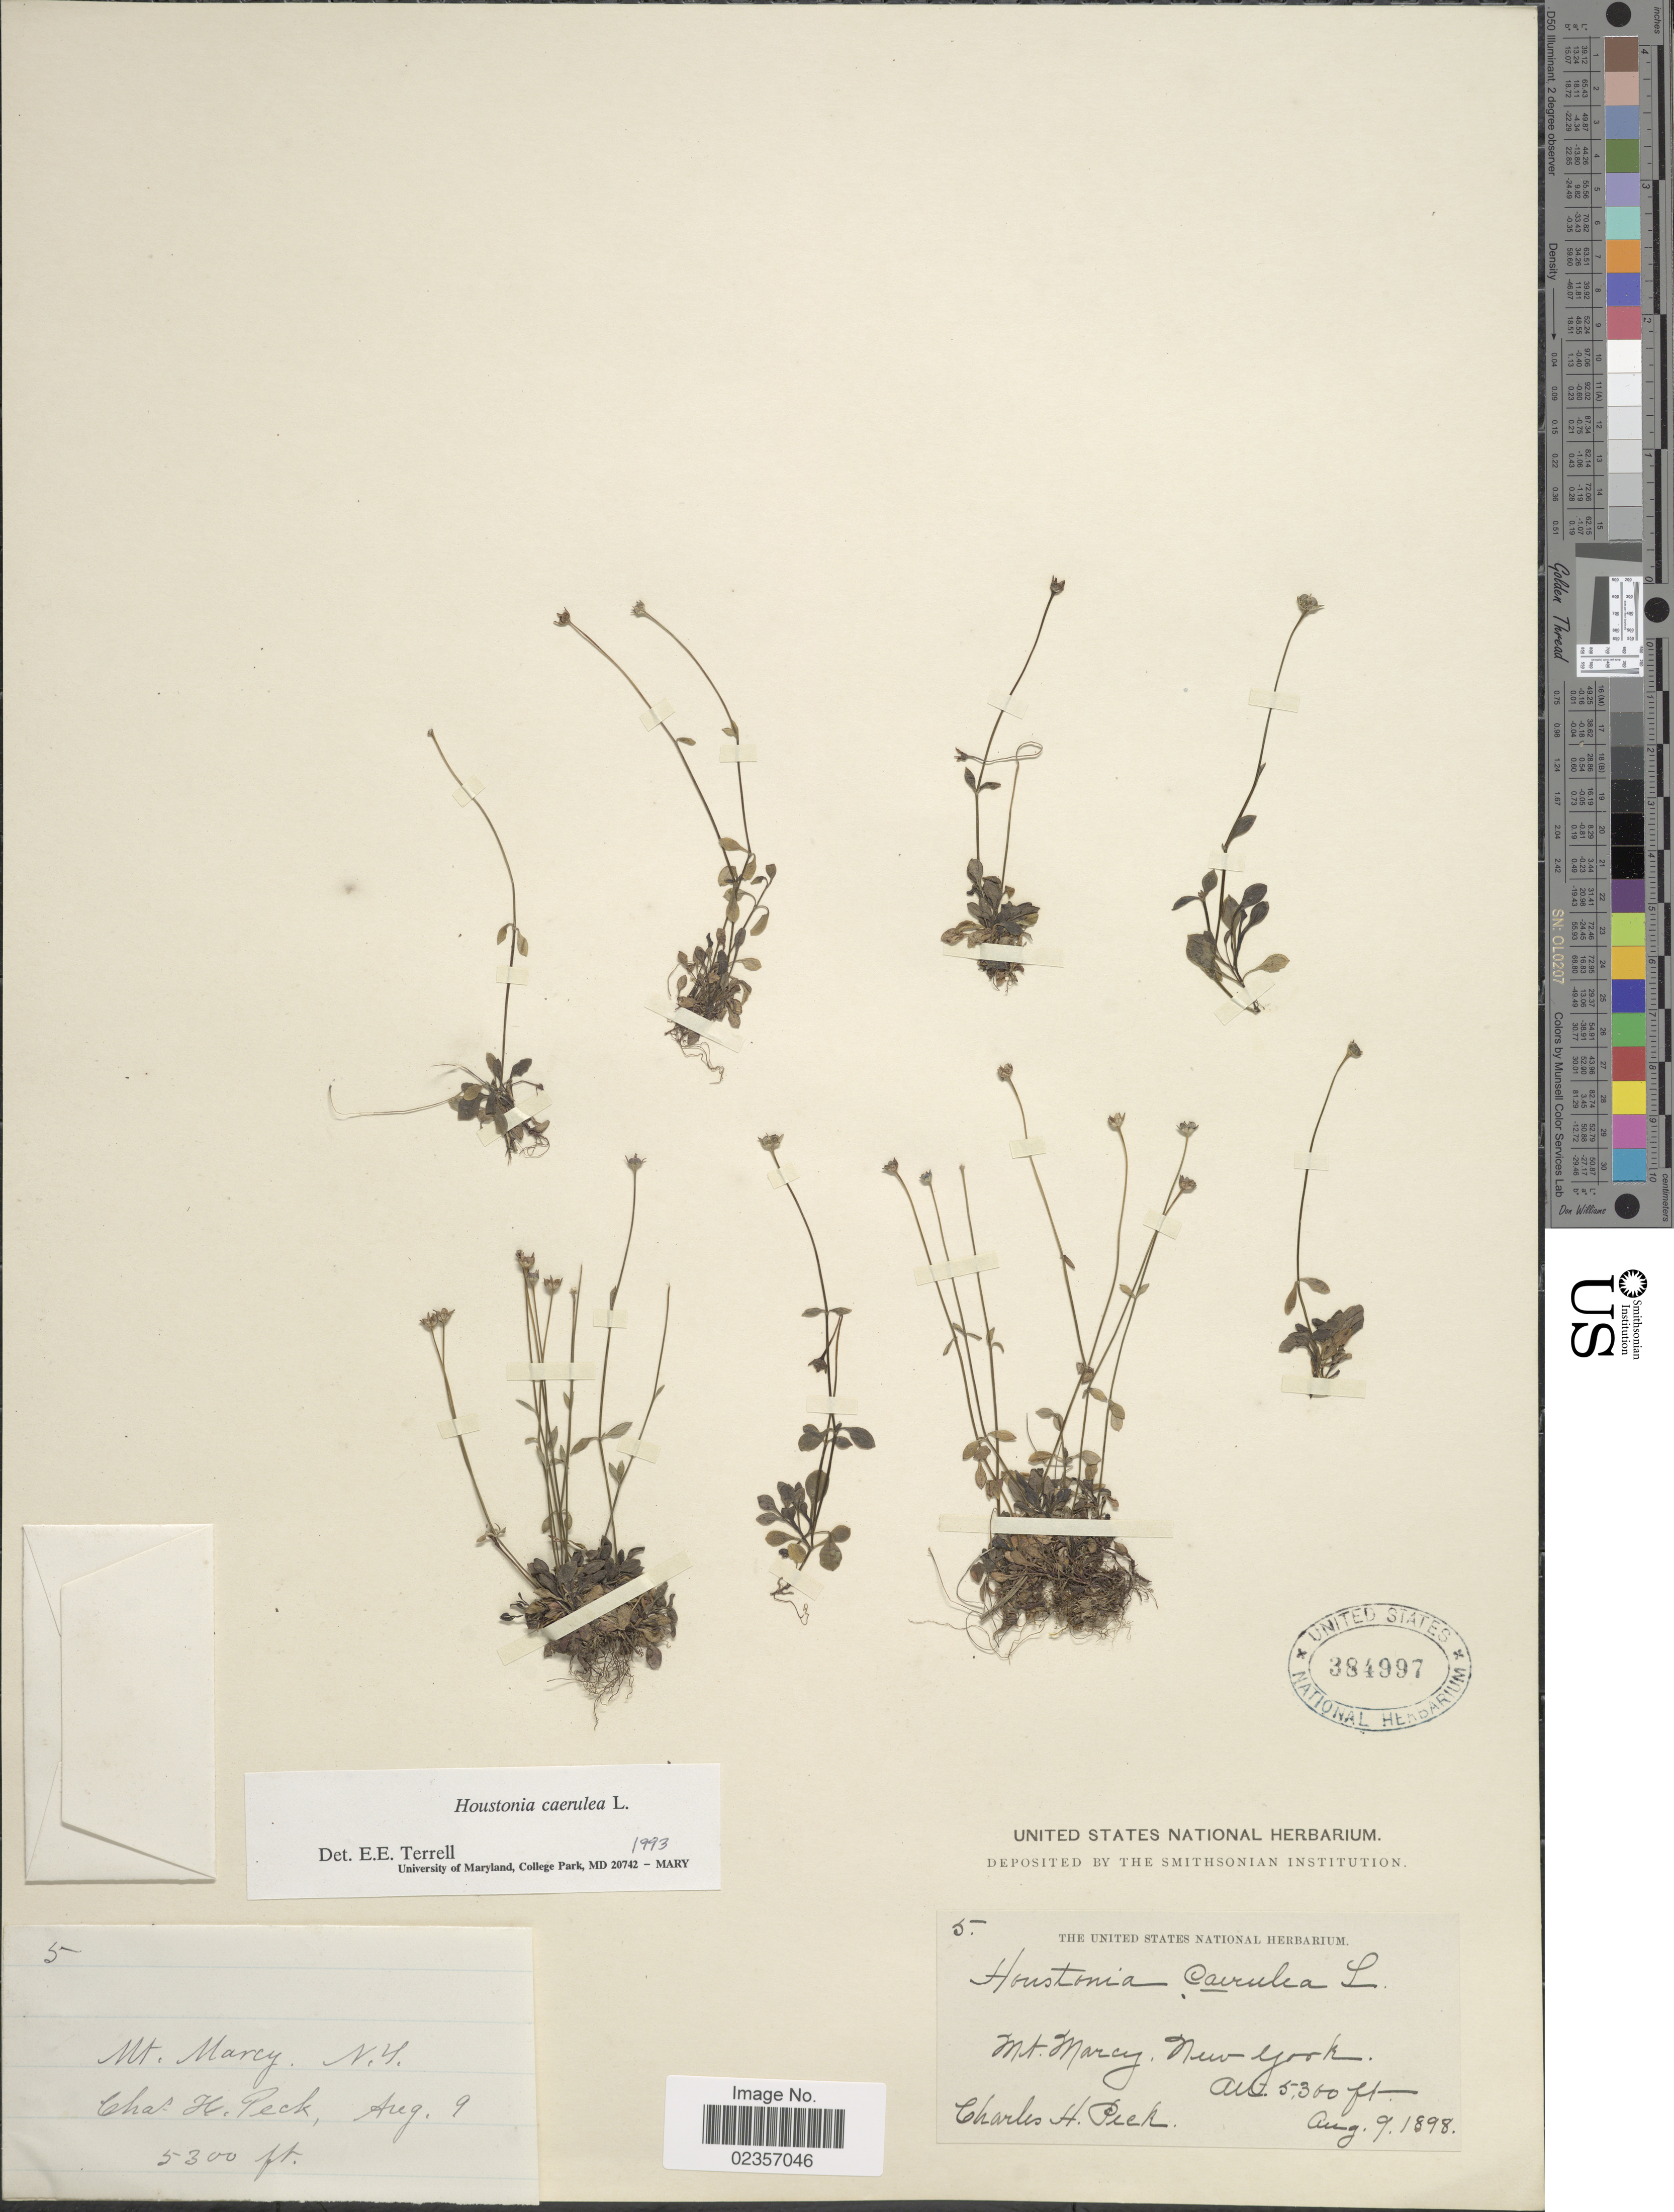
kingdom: Plantae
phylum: Tracheophyta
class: Magnoliopsida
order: Gentianales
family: Rubiaceae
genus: Houstonia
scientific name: Houstonia caerulea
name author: L.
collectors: C. H. Peck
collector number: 5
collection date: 1898-08-09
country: United States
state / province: New York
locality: Mt. Marcy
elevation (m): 1615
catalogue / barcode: US 384997